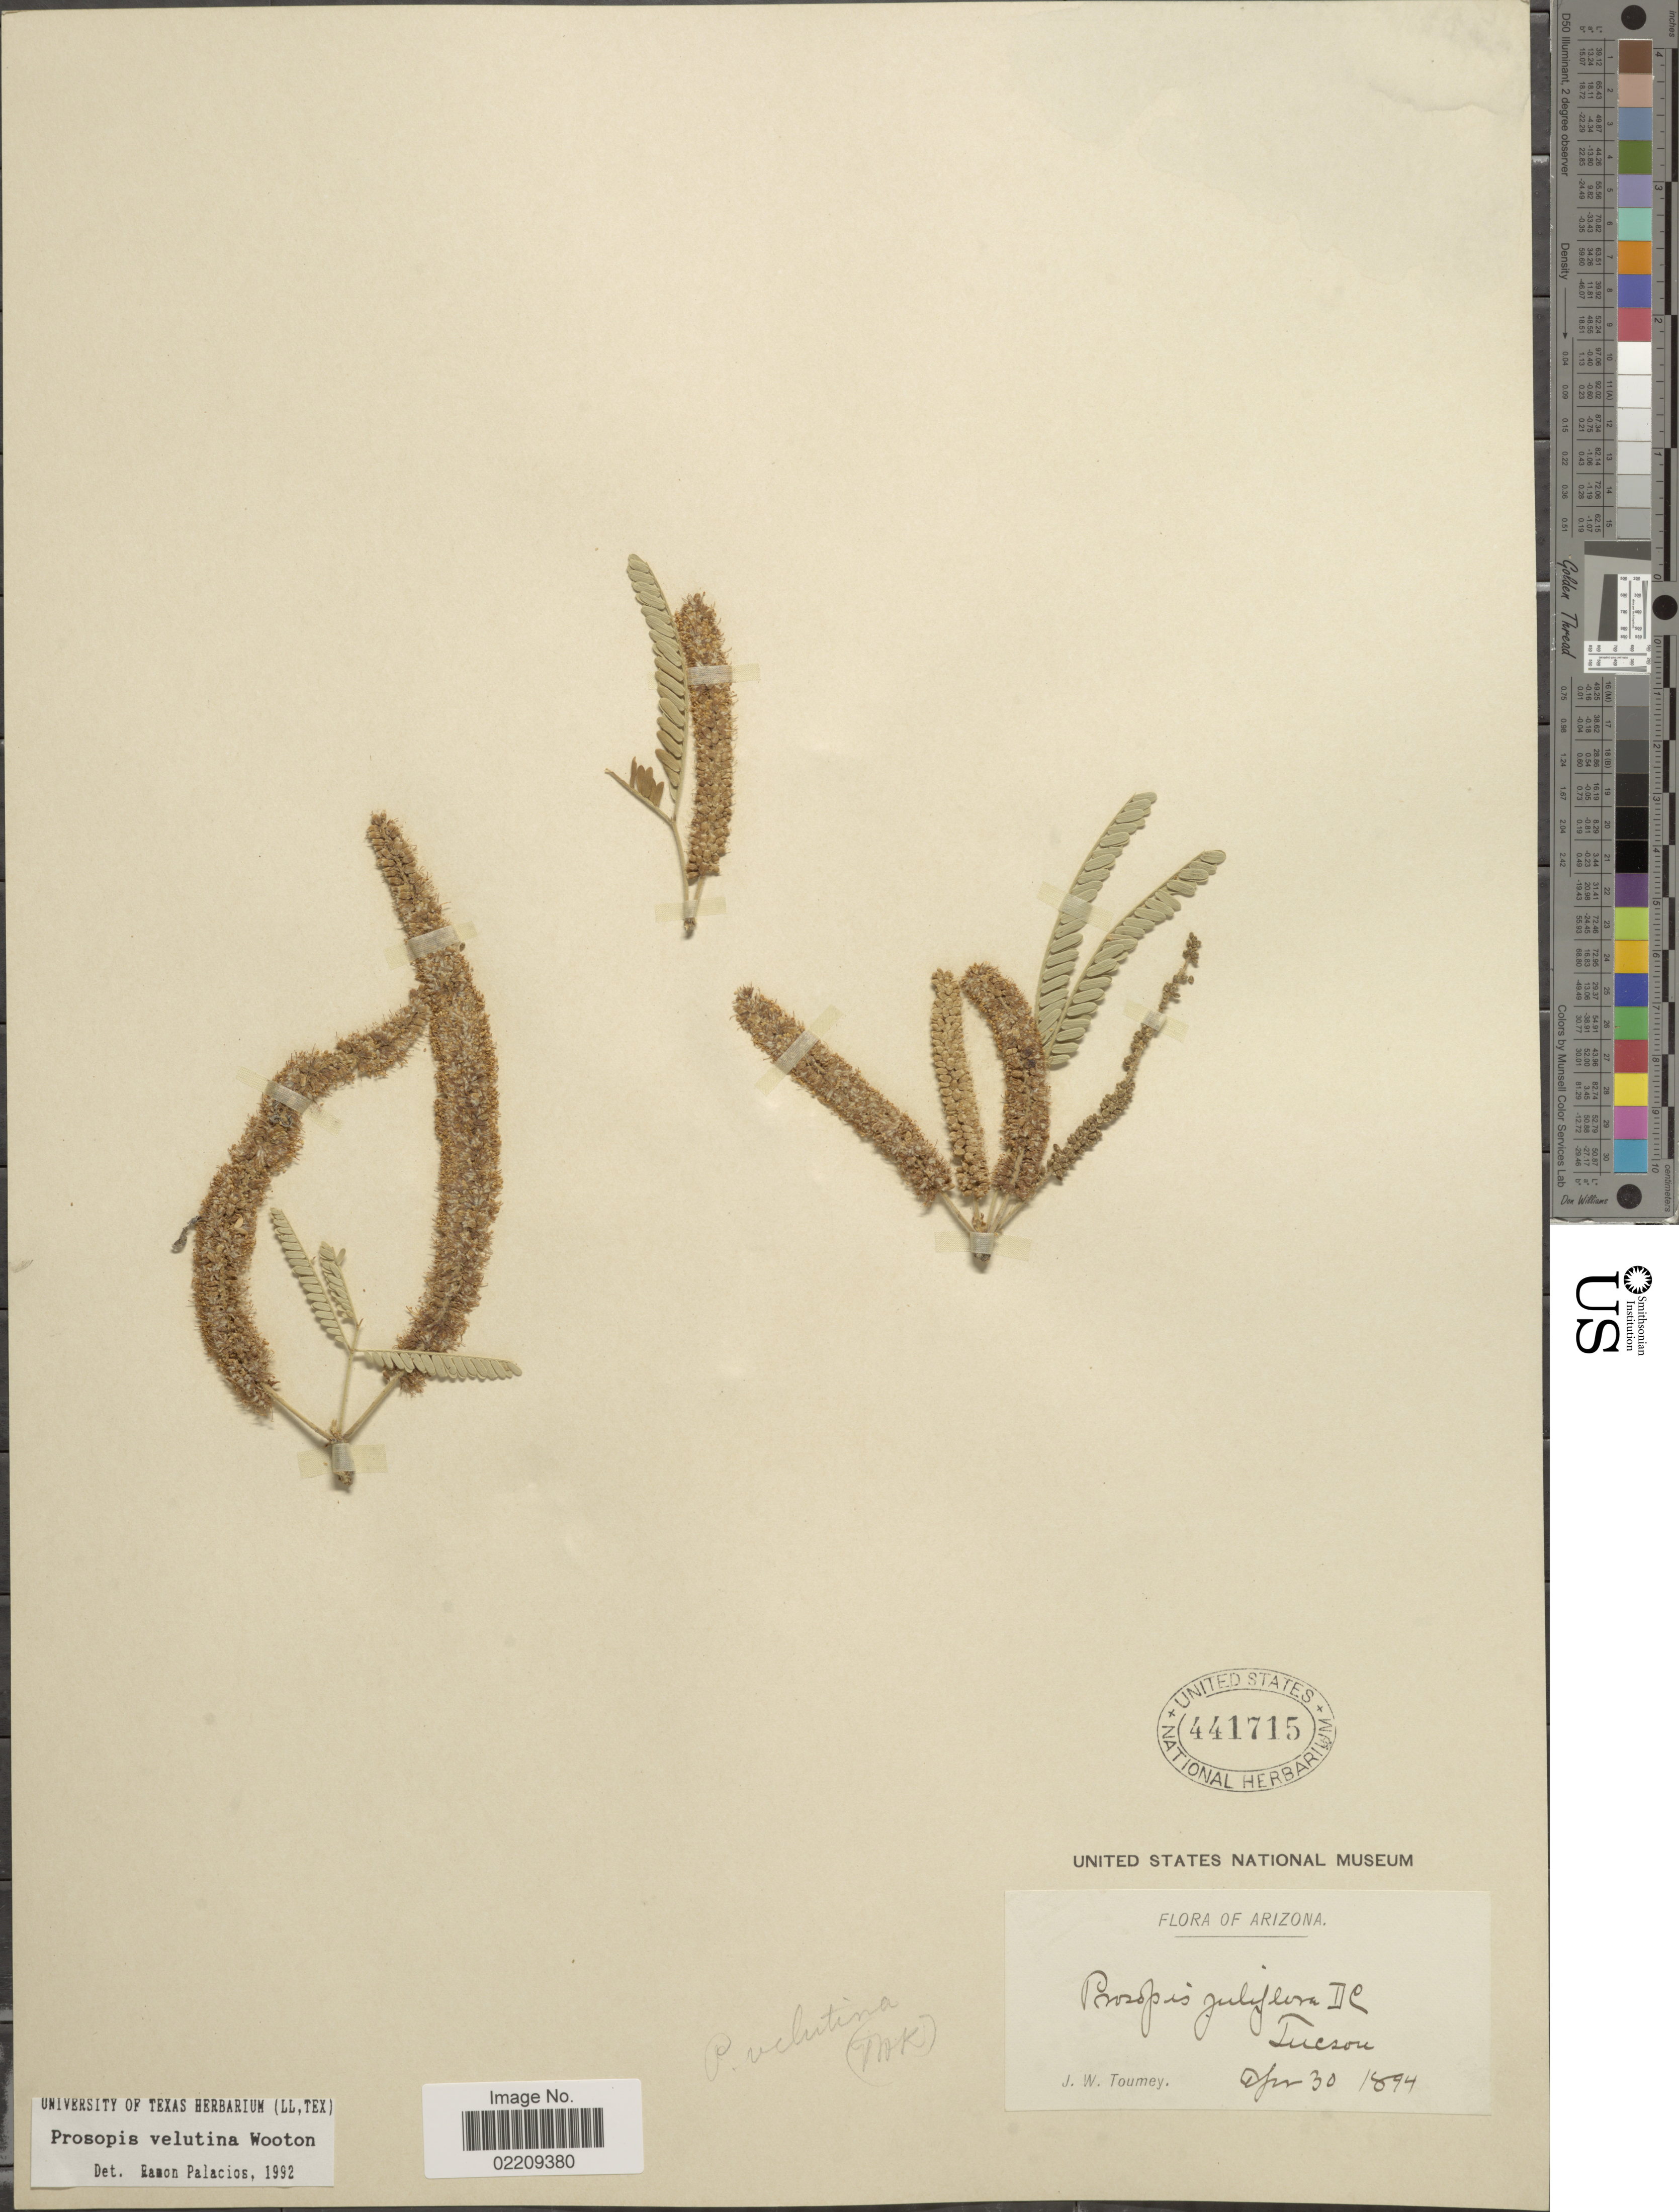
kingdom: Plantae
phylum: Tracheophyta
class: Magnoliopsida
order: Fabales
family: Fabaceae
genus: Neltuma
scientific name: Neltuma velutina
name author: (Wooton) Britton & Rose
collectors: J. W. Toumey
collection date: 1894-04-30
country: United States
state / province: Arizona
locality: Tucson.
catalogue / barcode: US 441715